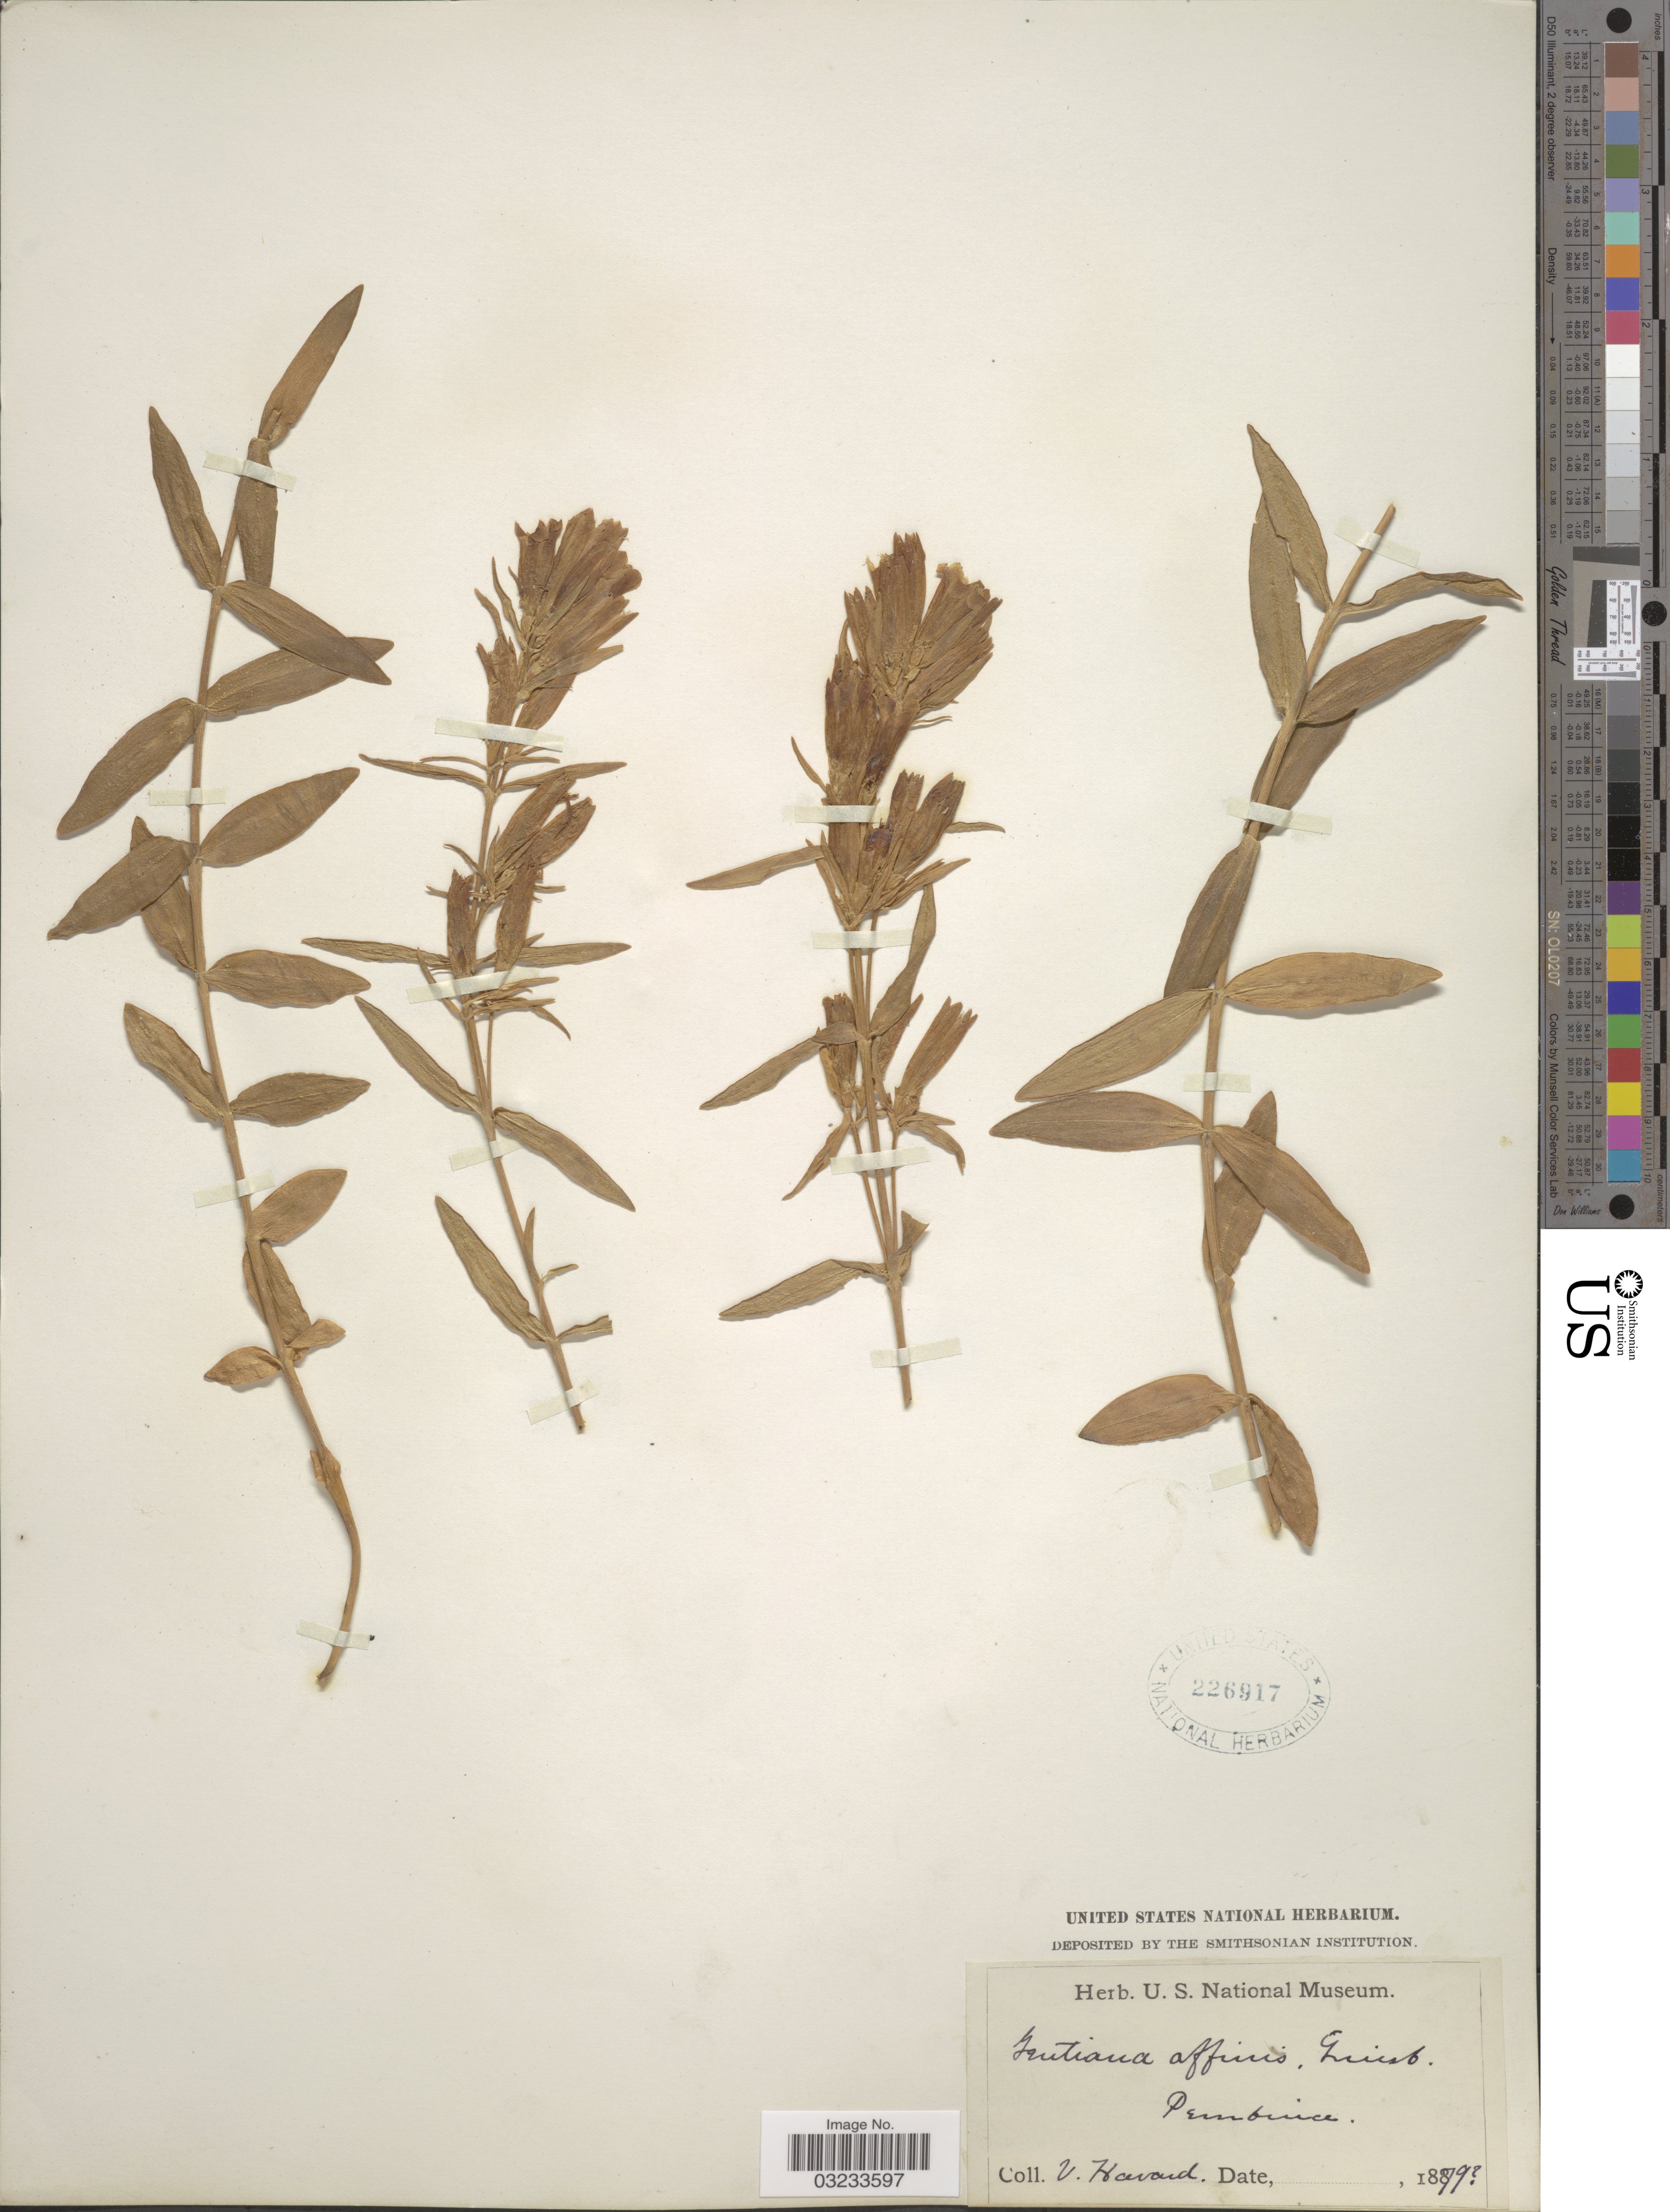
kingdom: Plantae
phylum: Tracheophyta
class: Magnoliopsida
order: Gentianales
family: Gentianaceae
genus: Gentiana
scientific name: Gentiana affinis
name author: Griseb.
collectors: V. Havard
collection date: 1879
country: United States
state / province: North Dakota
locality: Pembina.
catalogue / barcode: US 226917